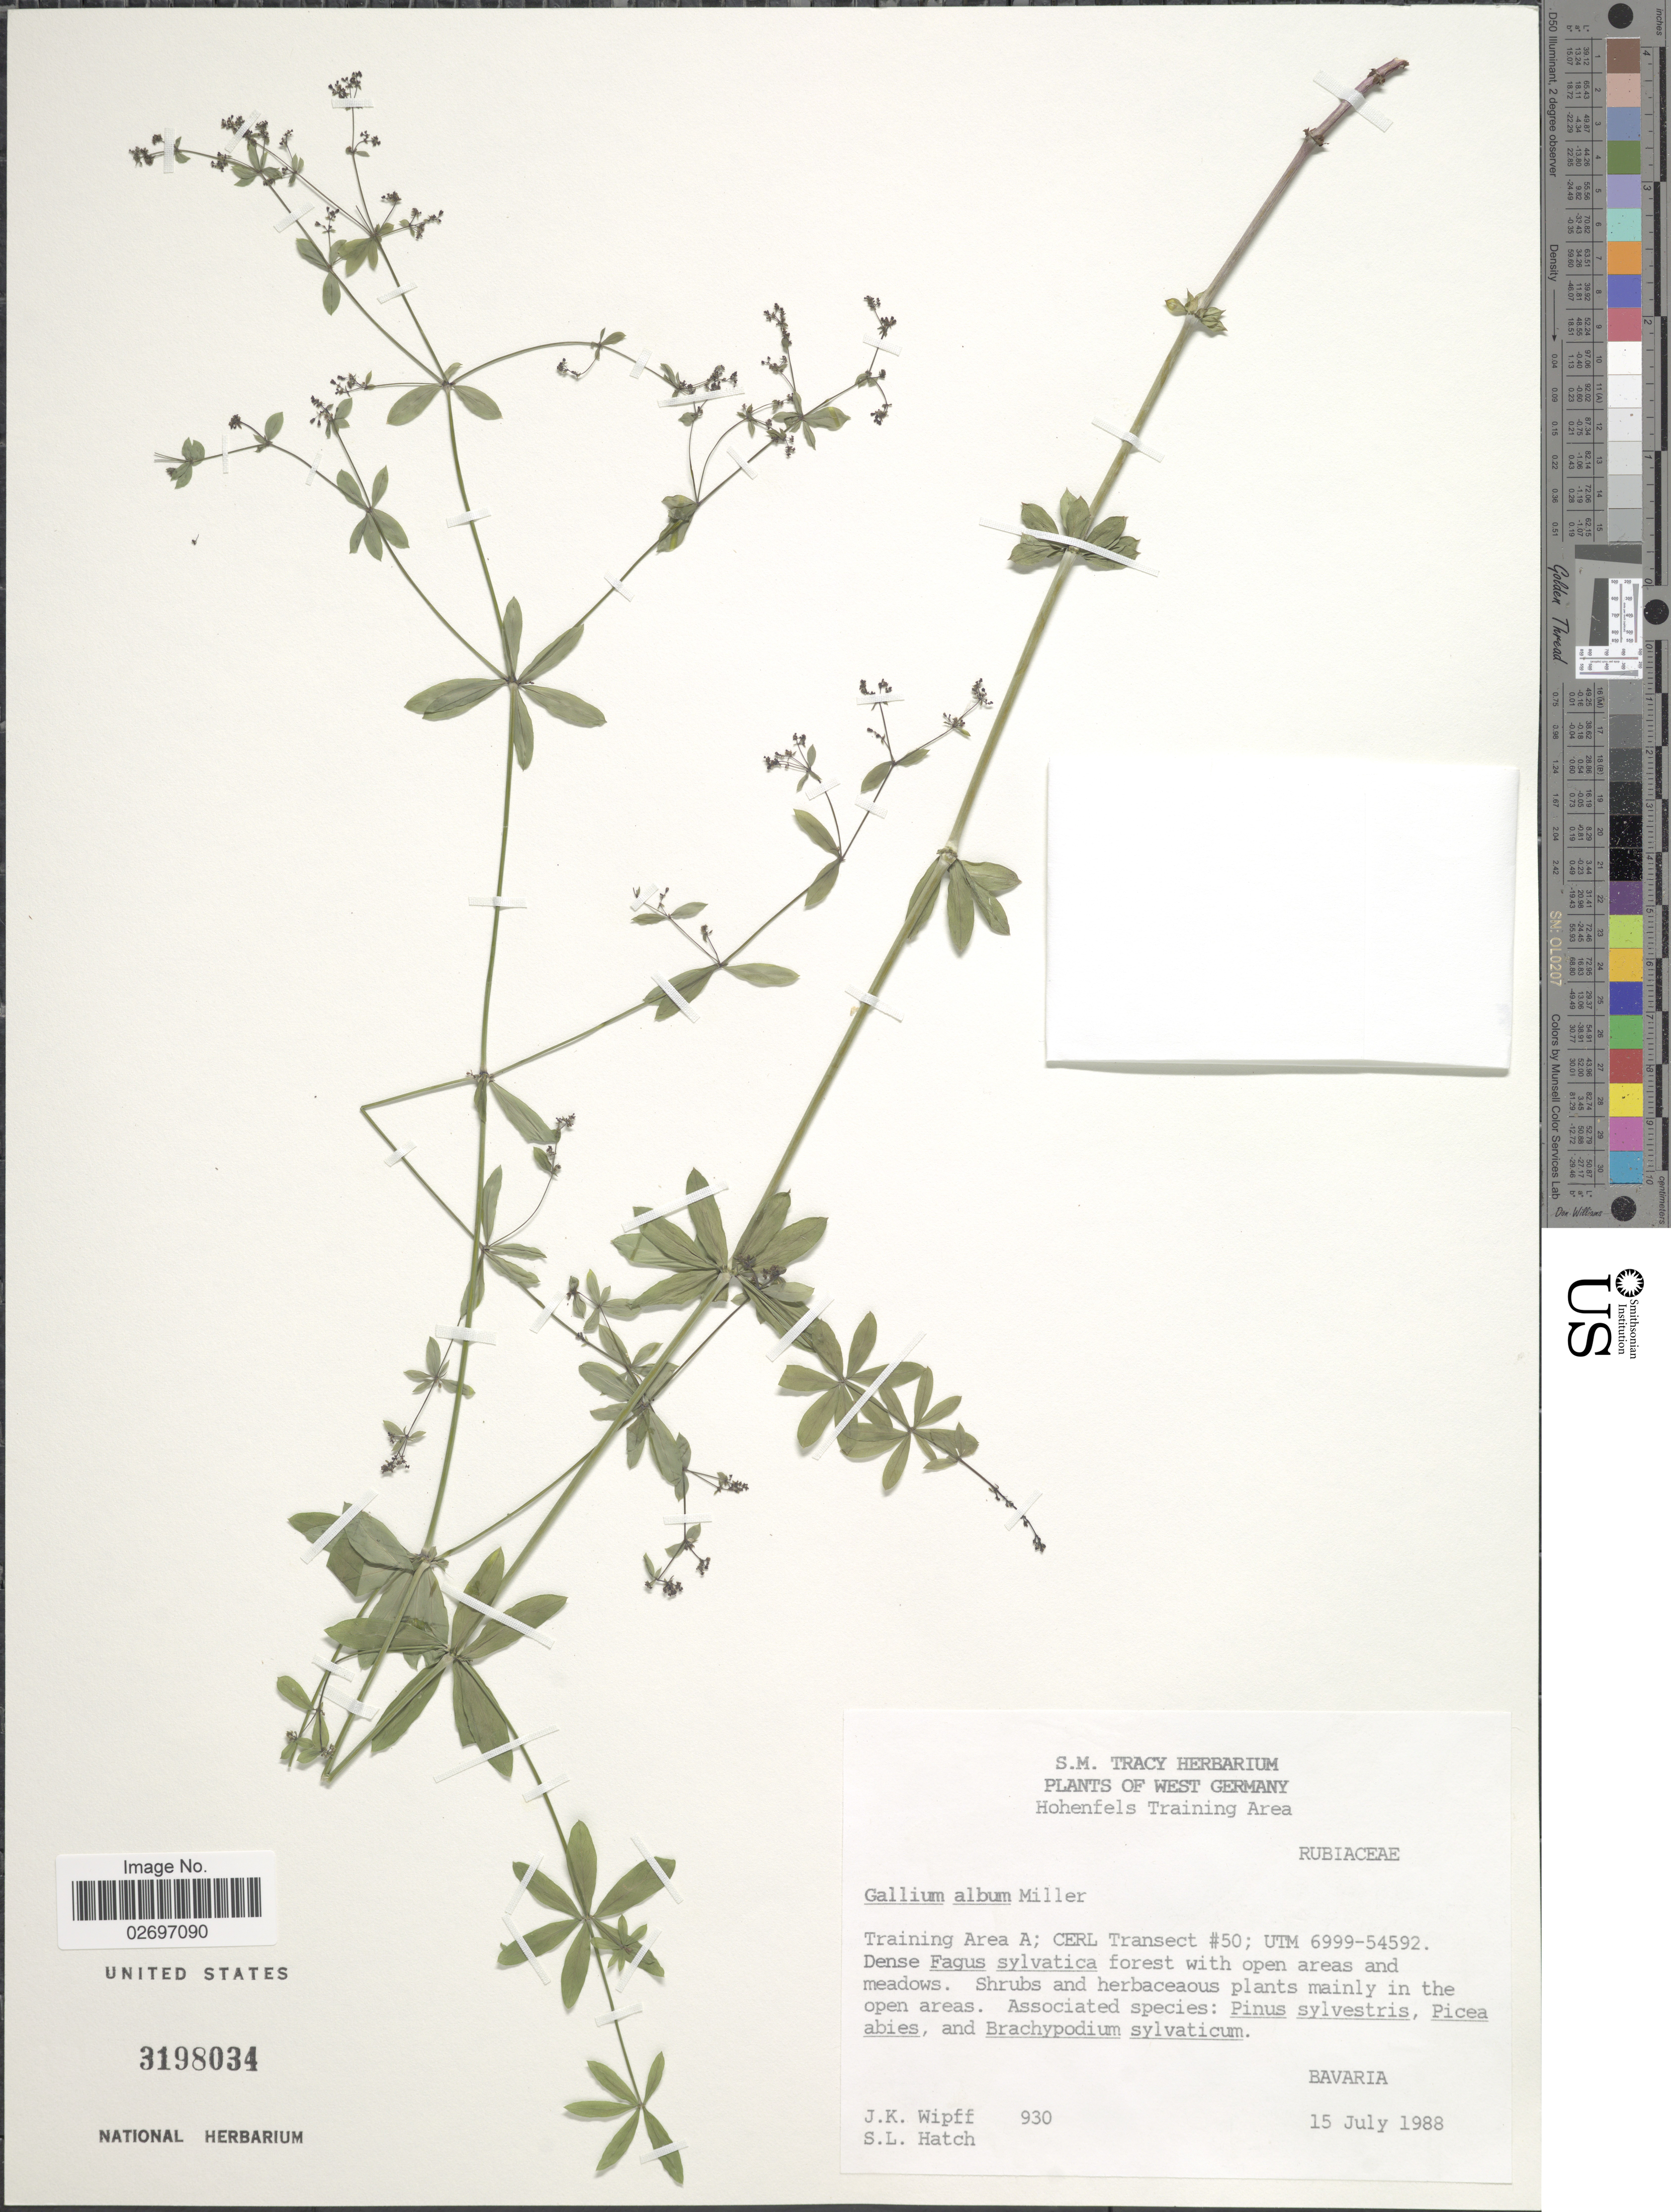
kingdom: Plantae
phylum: Tracheophyta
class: Magnoliopsida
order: Gentianales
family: Rubiaceae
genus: Galium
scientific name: Galium album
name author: Mill.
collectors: J. K. Wipff & S. Hatch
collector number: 930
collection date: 1988-07-15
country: Germany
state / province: Bayern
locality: West Germany, Hohenfels Trainaing Area, Training Area A; Cerl Transect #50; UTM 6999-54592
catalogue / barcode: US 3198034